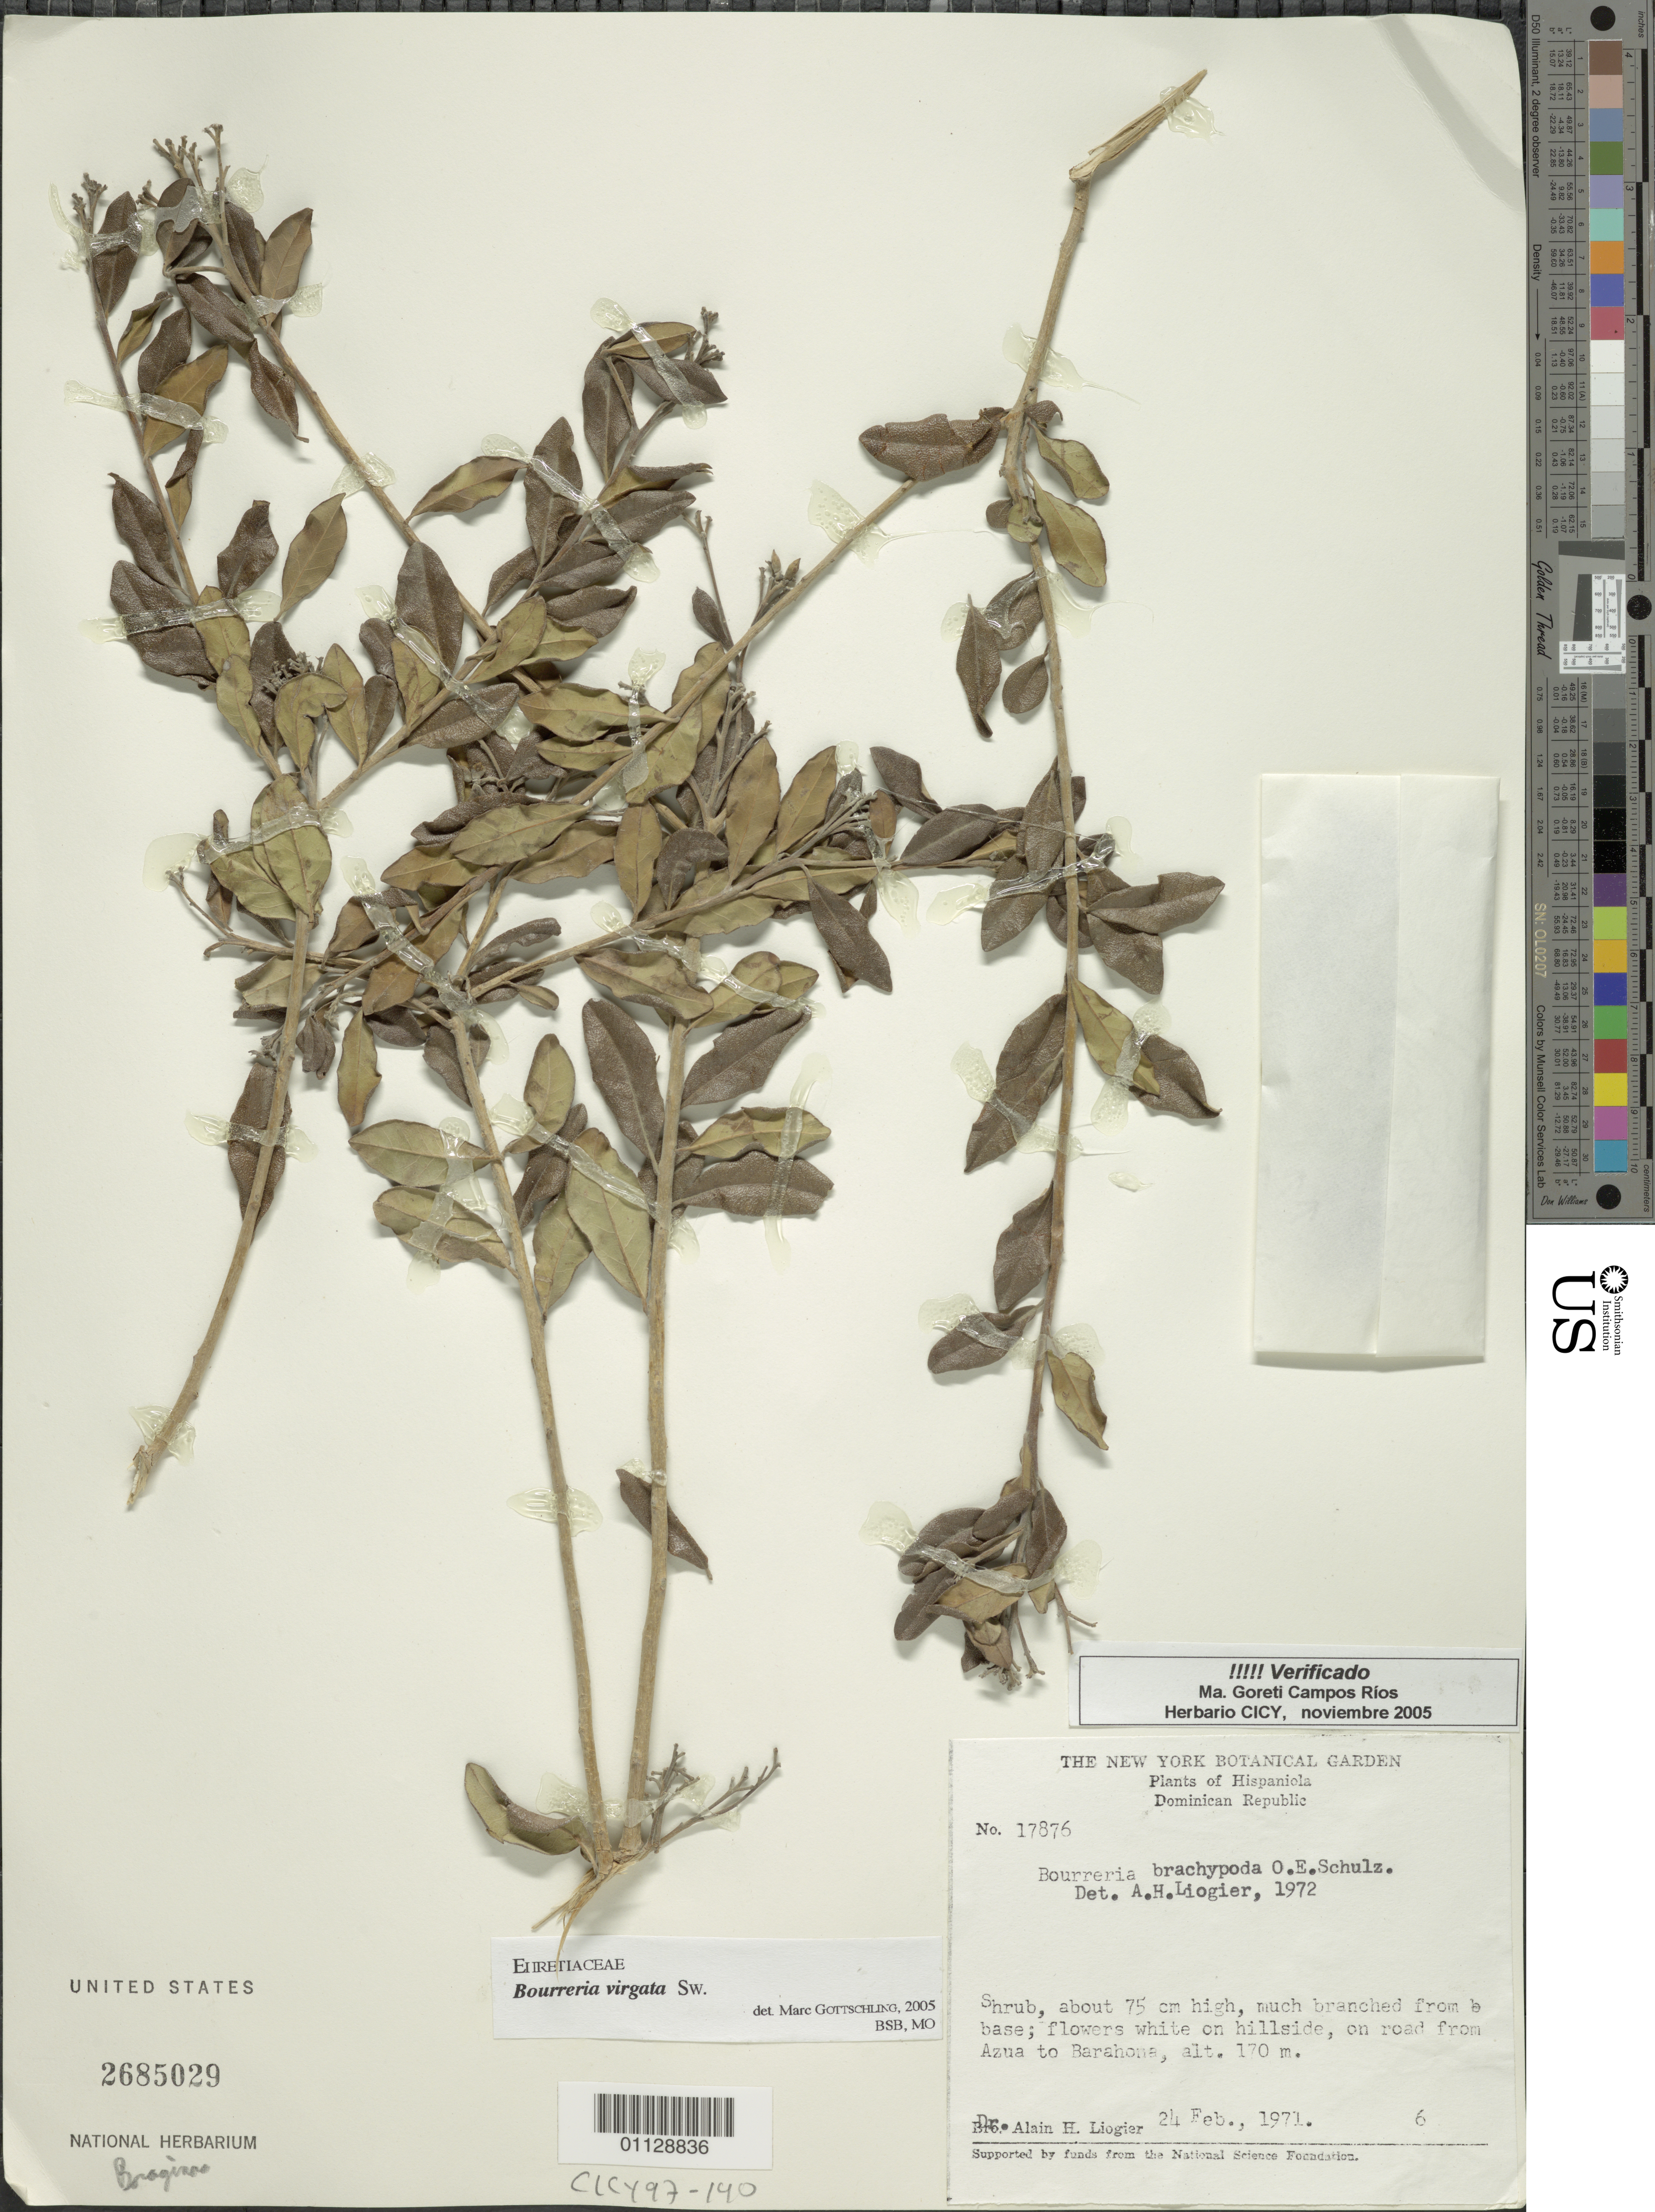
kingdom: Plantae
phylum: Tracheophyta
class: Magnoliopsida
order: Boraginales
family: Ehretiaceae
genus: Bourreria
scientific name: Bourreria virgata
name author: (Sw.) G. Don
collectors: A. H. Liogier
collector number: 17876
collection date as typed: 24 Feb 1972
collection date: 1972-02-24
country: Dominican Republic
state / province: Barahona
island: Alta Vela Is.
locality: On road from Azua to Barahona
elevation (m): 170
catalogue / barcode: US 2685029